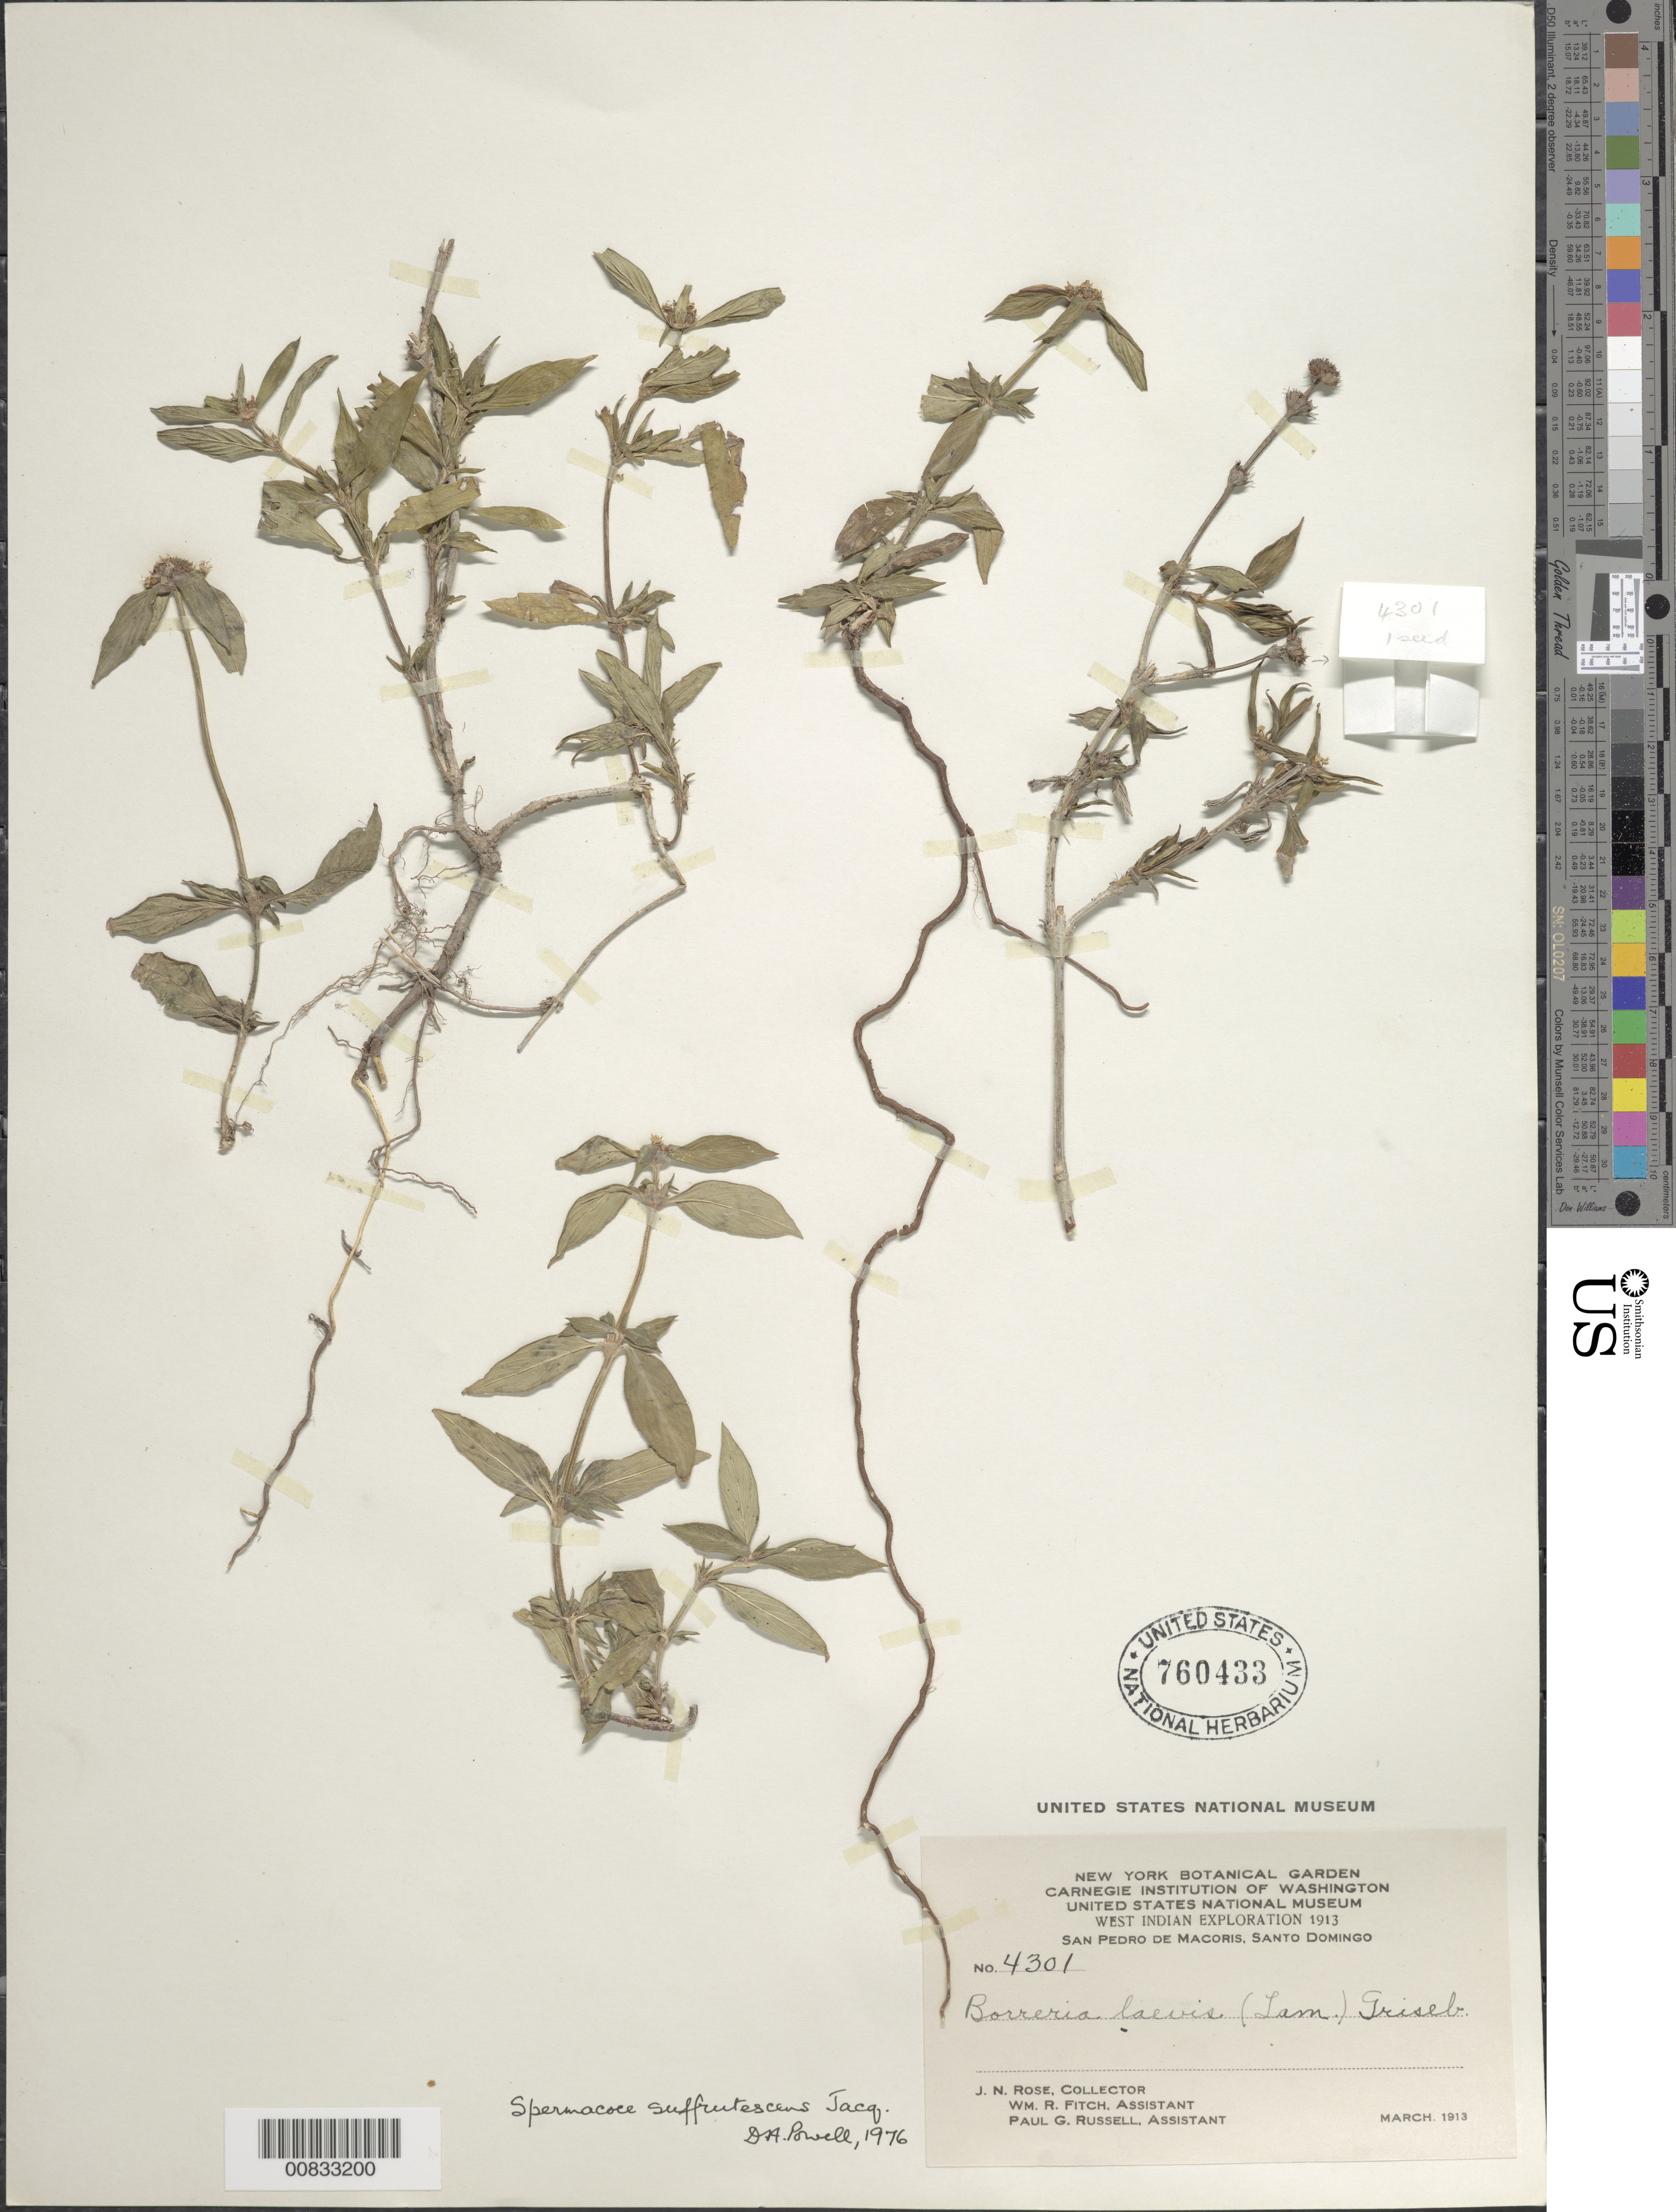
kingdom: Plantae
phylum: Tracheophyta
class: Magnoliopsida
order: Gentianales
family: Rubiaceae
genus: Spermacoce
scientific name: Spermacoce remota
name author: Lam.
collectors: J. N. Rose, W. R. Fitch & P. G. Russell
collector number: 4301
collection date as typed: Mar 1913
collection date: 1913-03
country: Dominican Republic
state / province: San Pedro de Macoris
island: Hispaniola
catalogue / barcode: US 760433